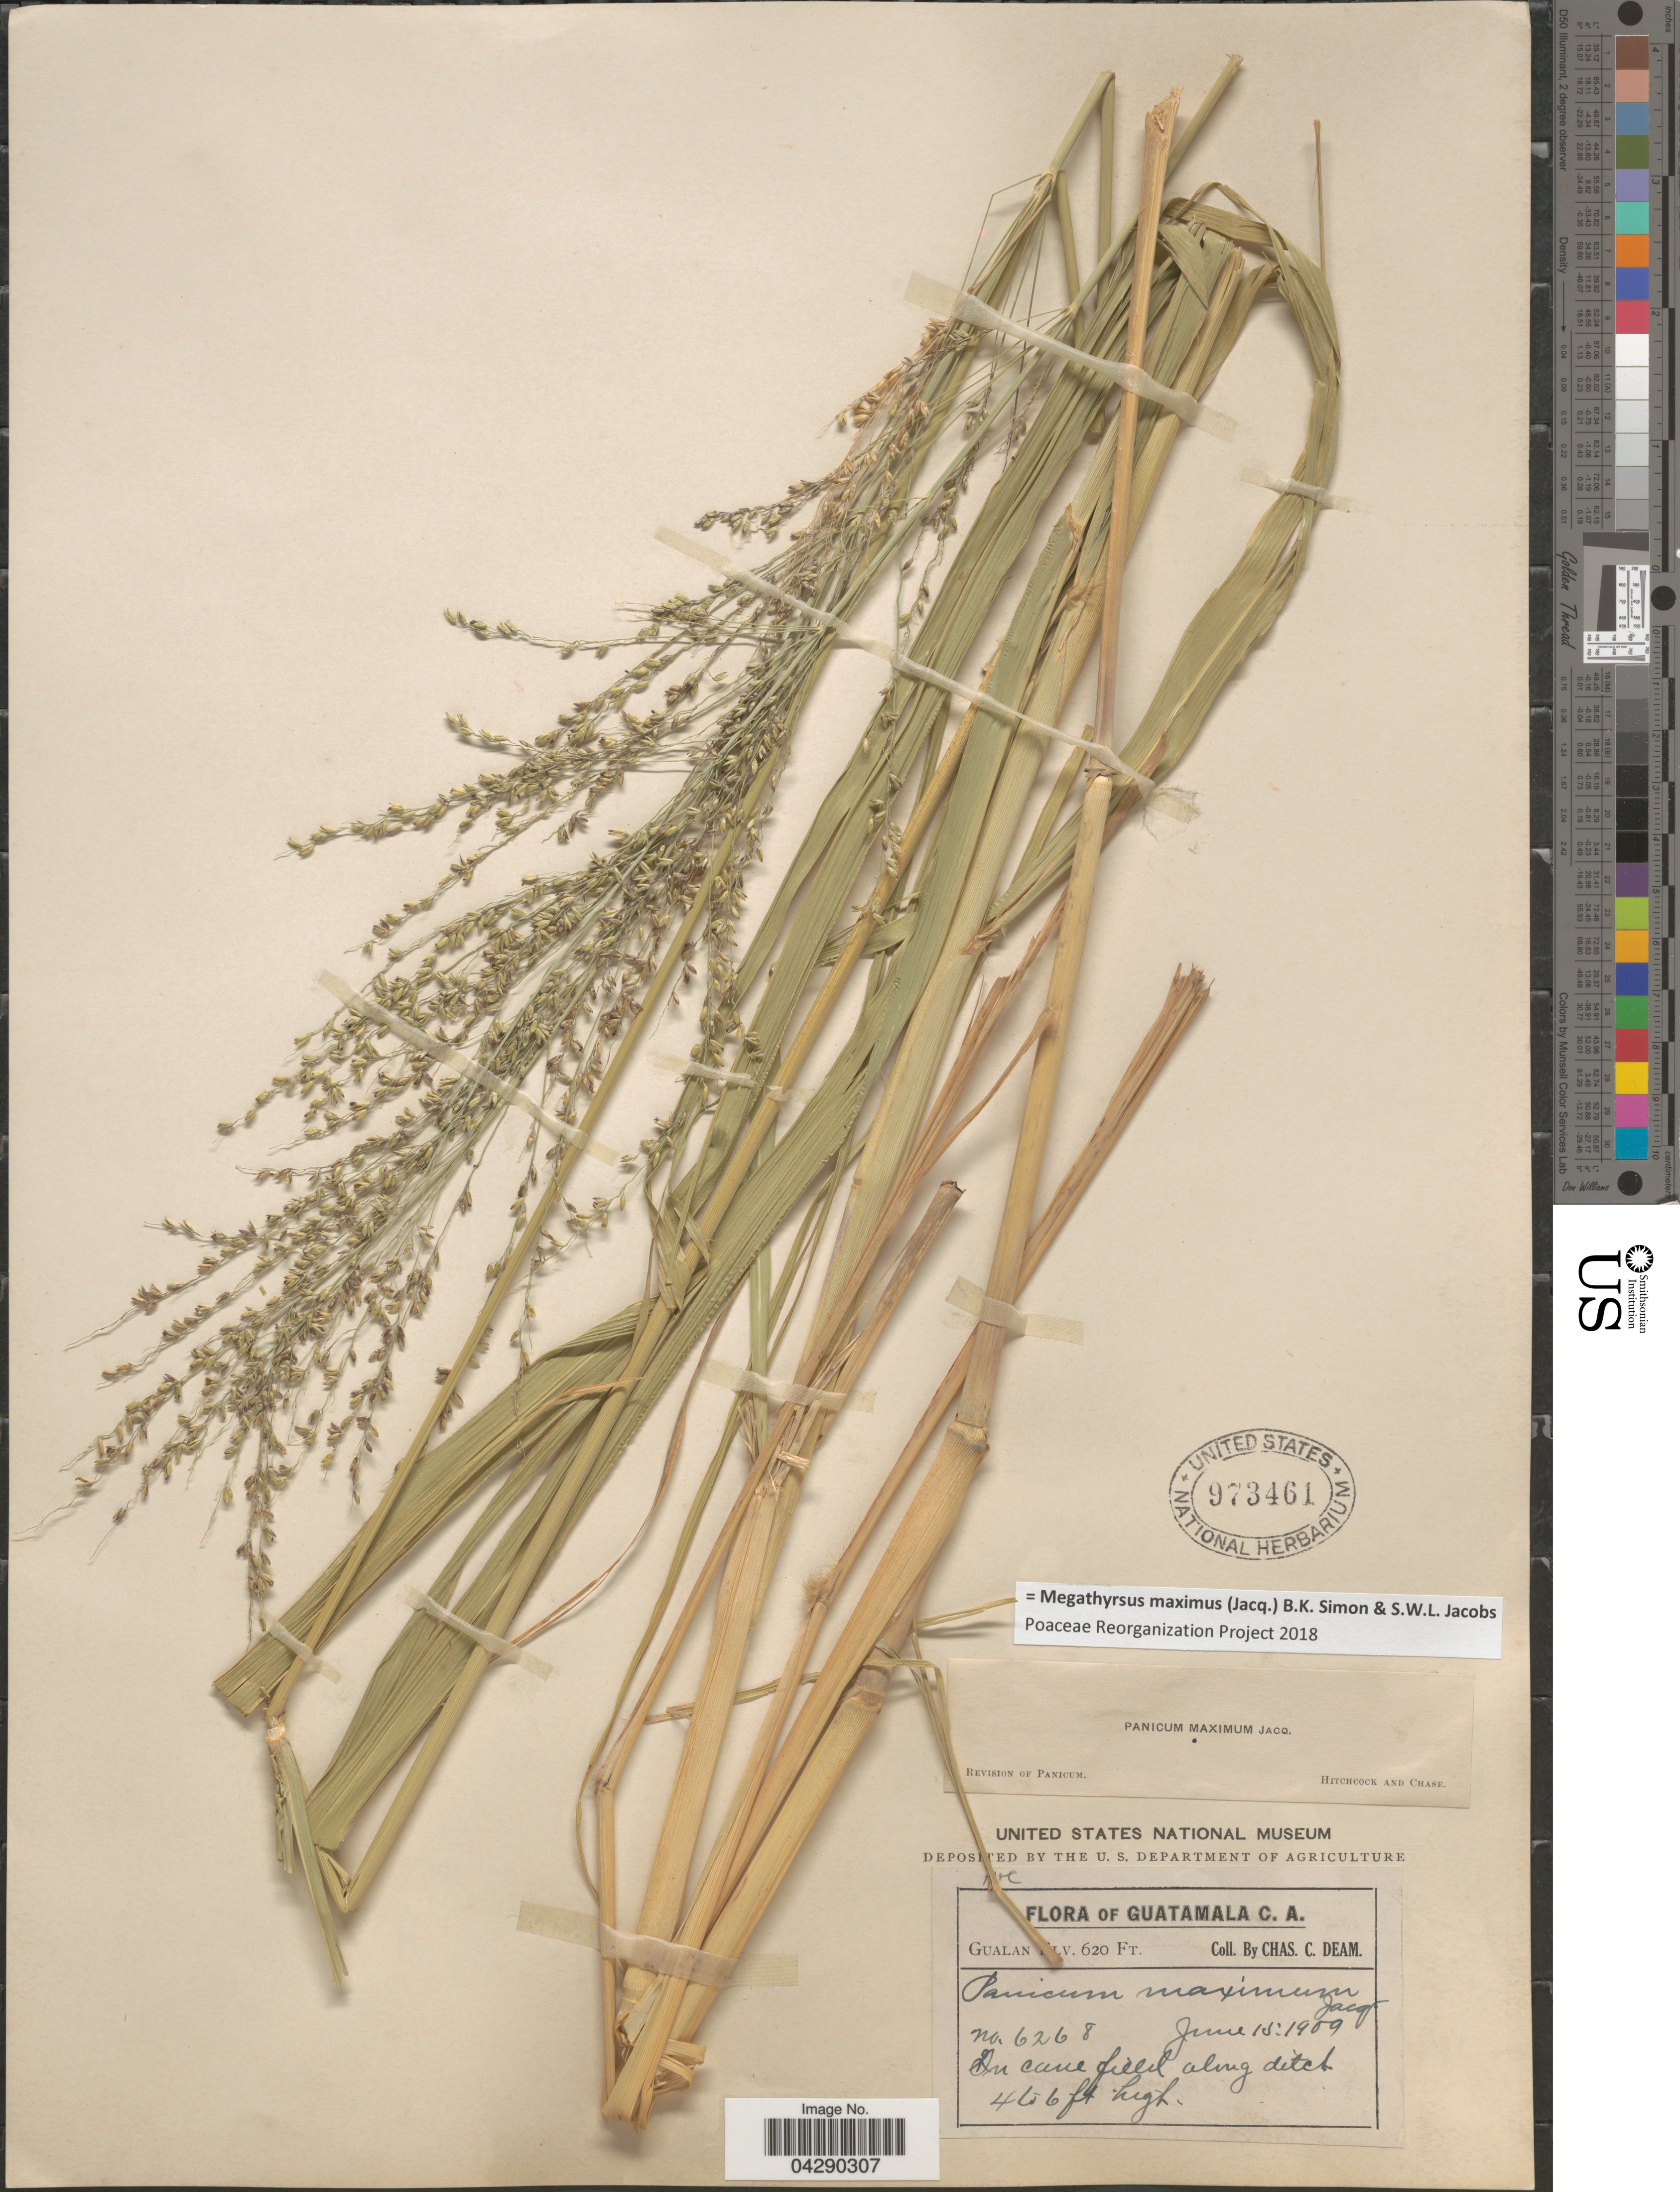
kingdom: Plantae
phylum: Tracheophyta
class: Liliopsida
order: Poales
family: Poaceae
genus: Megathyrsus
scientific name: Megathyrsus maximus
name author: (Jacq.) B.K. Simon & S.W.L. Jacobs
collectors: C. C. Deam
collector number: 6268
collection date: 1909-06-15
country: Guatemala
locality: Gualan. In cane field along ditch.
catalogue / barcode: US 973461